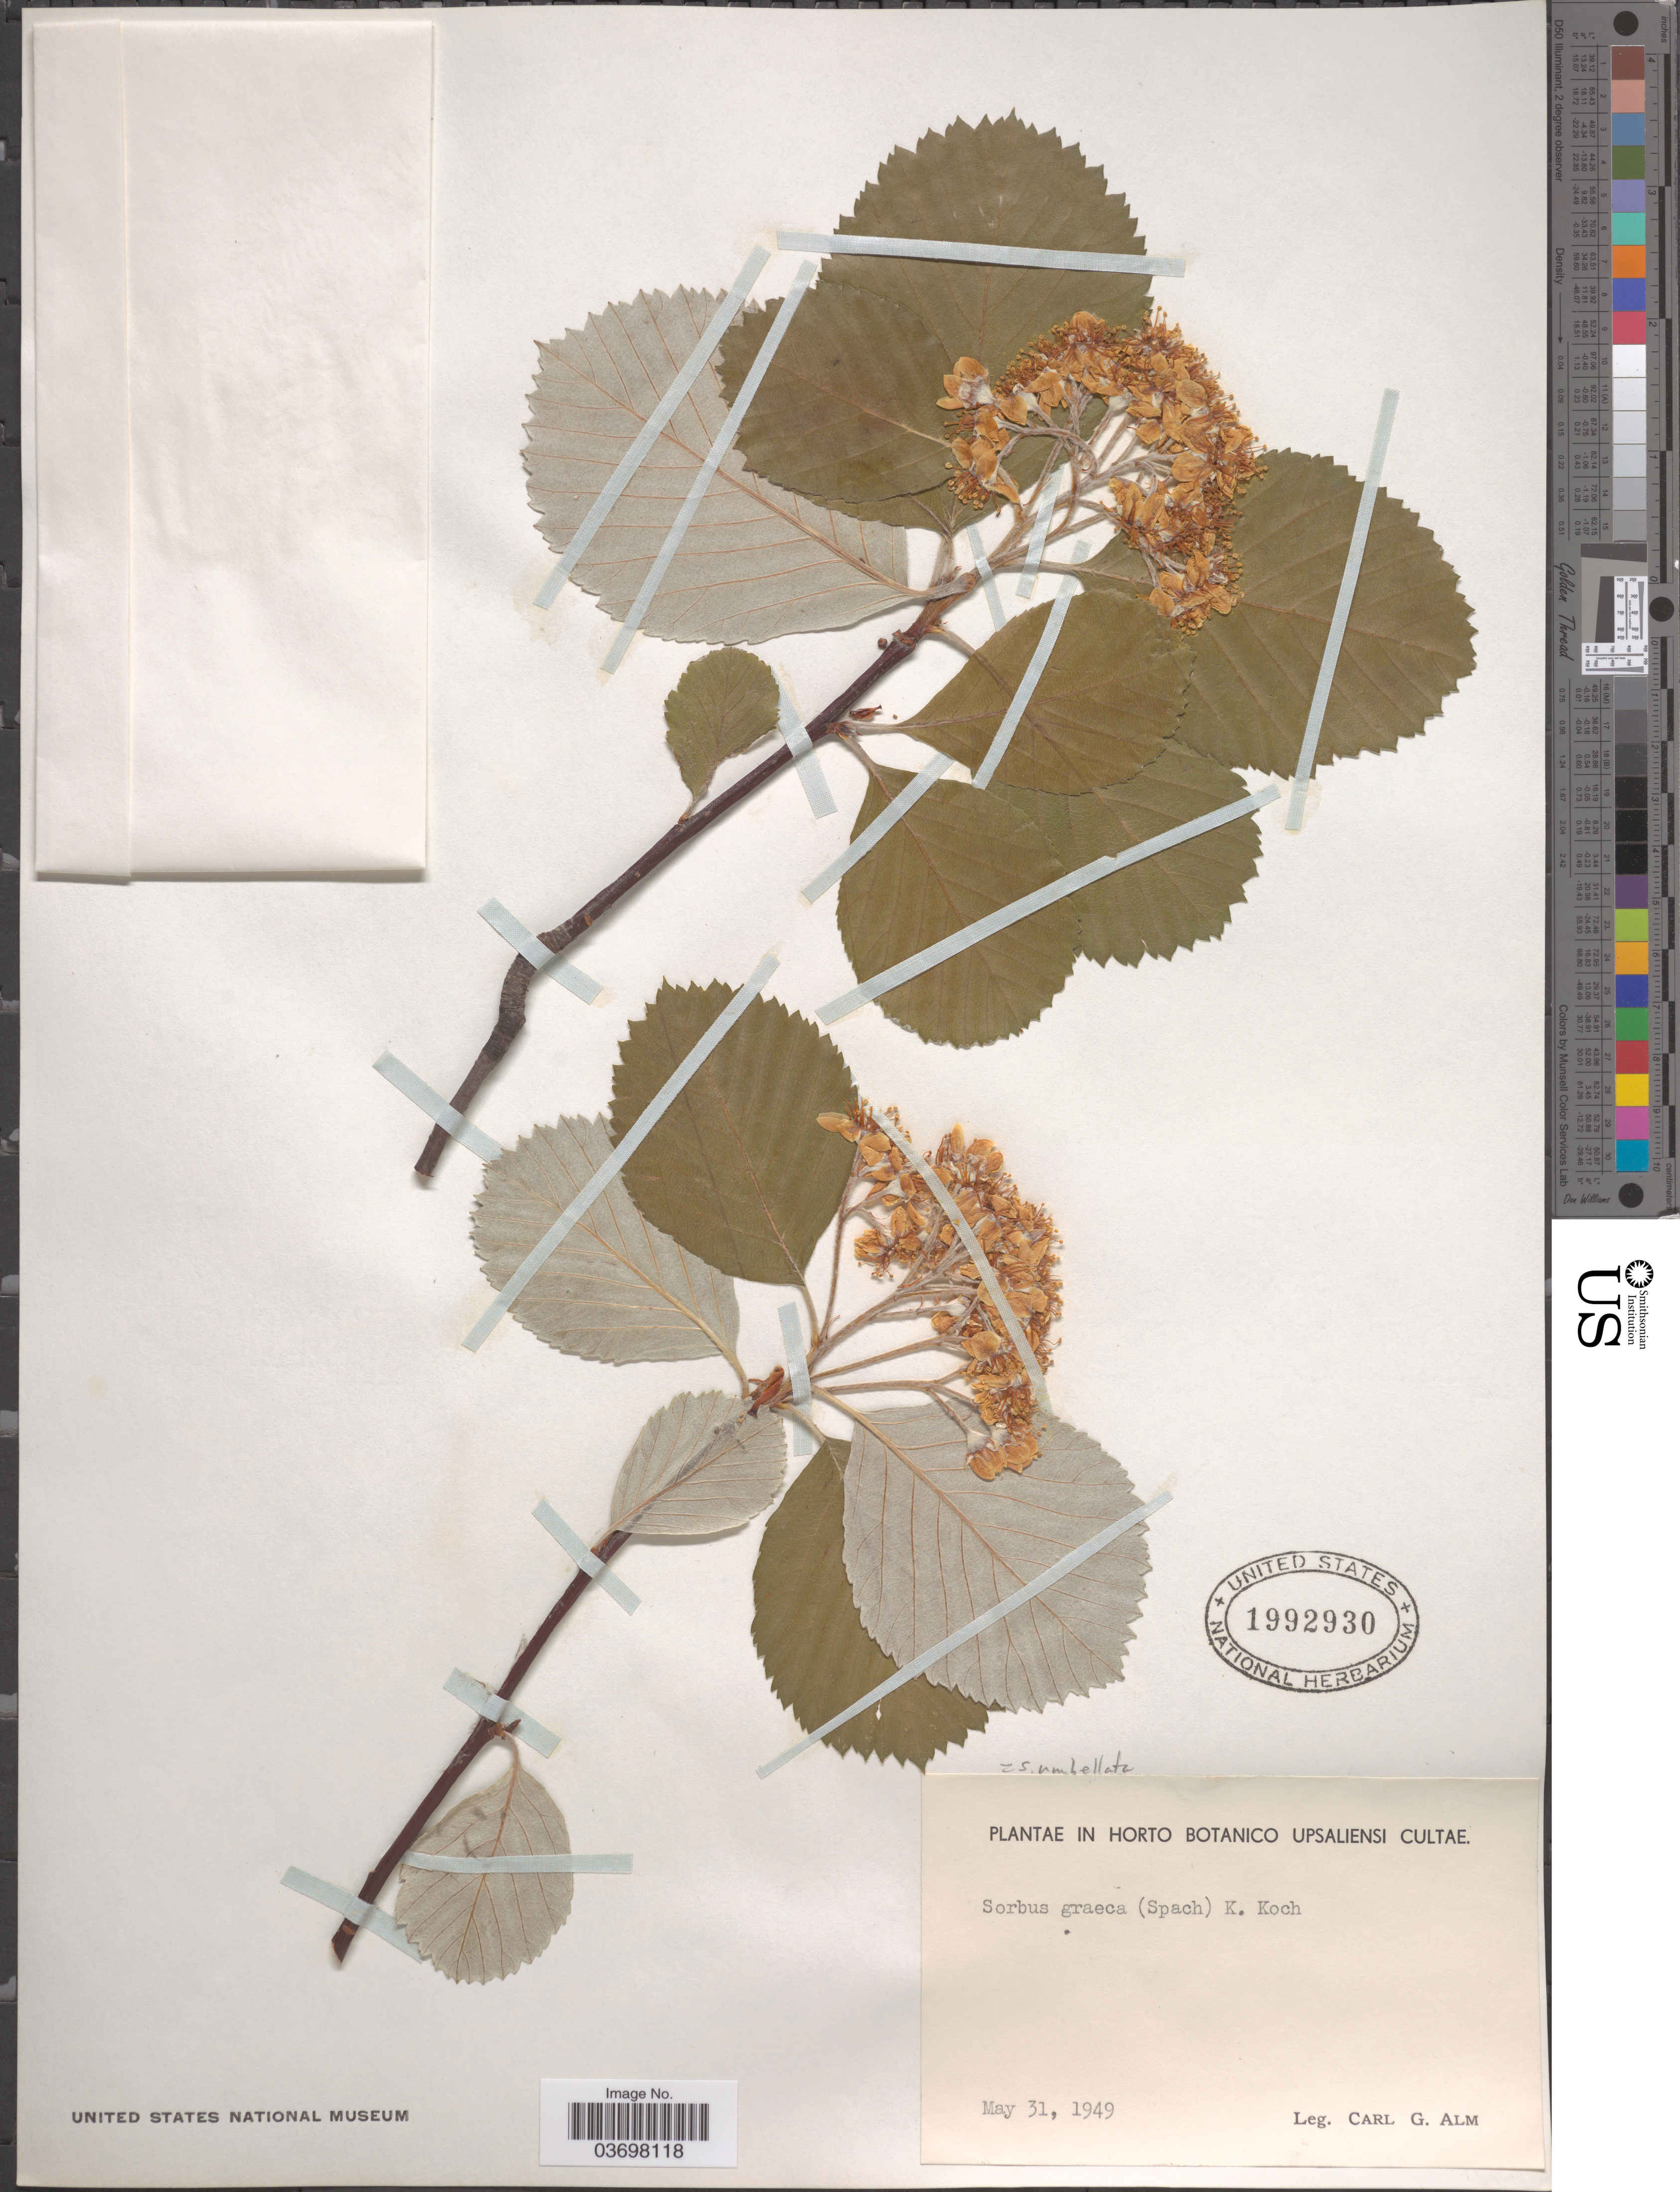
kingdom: Plantae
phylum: Tracheophyta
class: Magnoliopsida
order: Rosales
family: Rosaceae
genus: Sorbus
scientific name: Sorbus umbellata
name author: (Desf.) Fritsch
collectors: C. G. Alm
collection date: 1949-05-31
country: Sweden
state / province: Uppsala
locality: Horto Botanico Upsaliensi Cultae.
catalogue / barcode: US 1992930